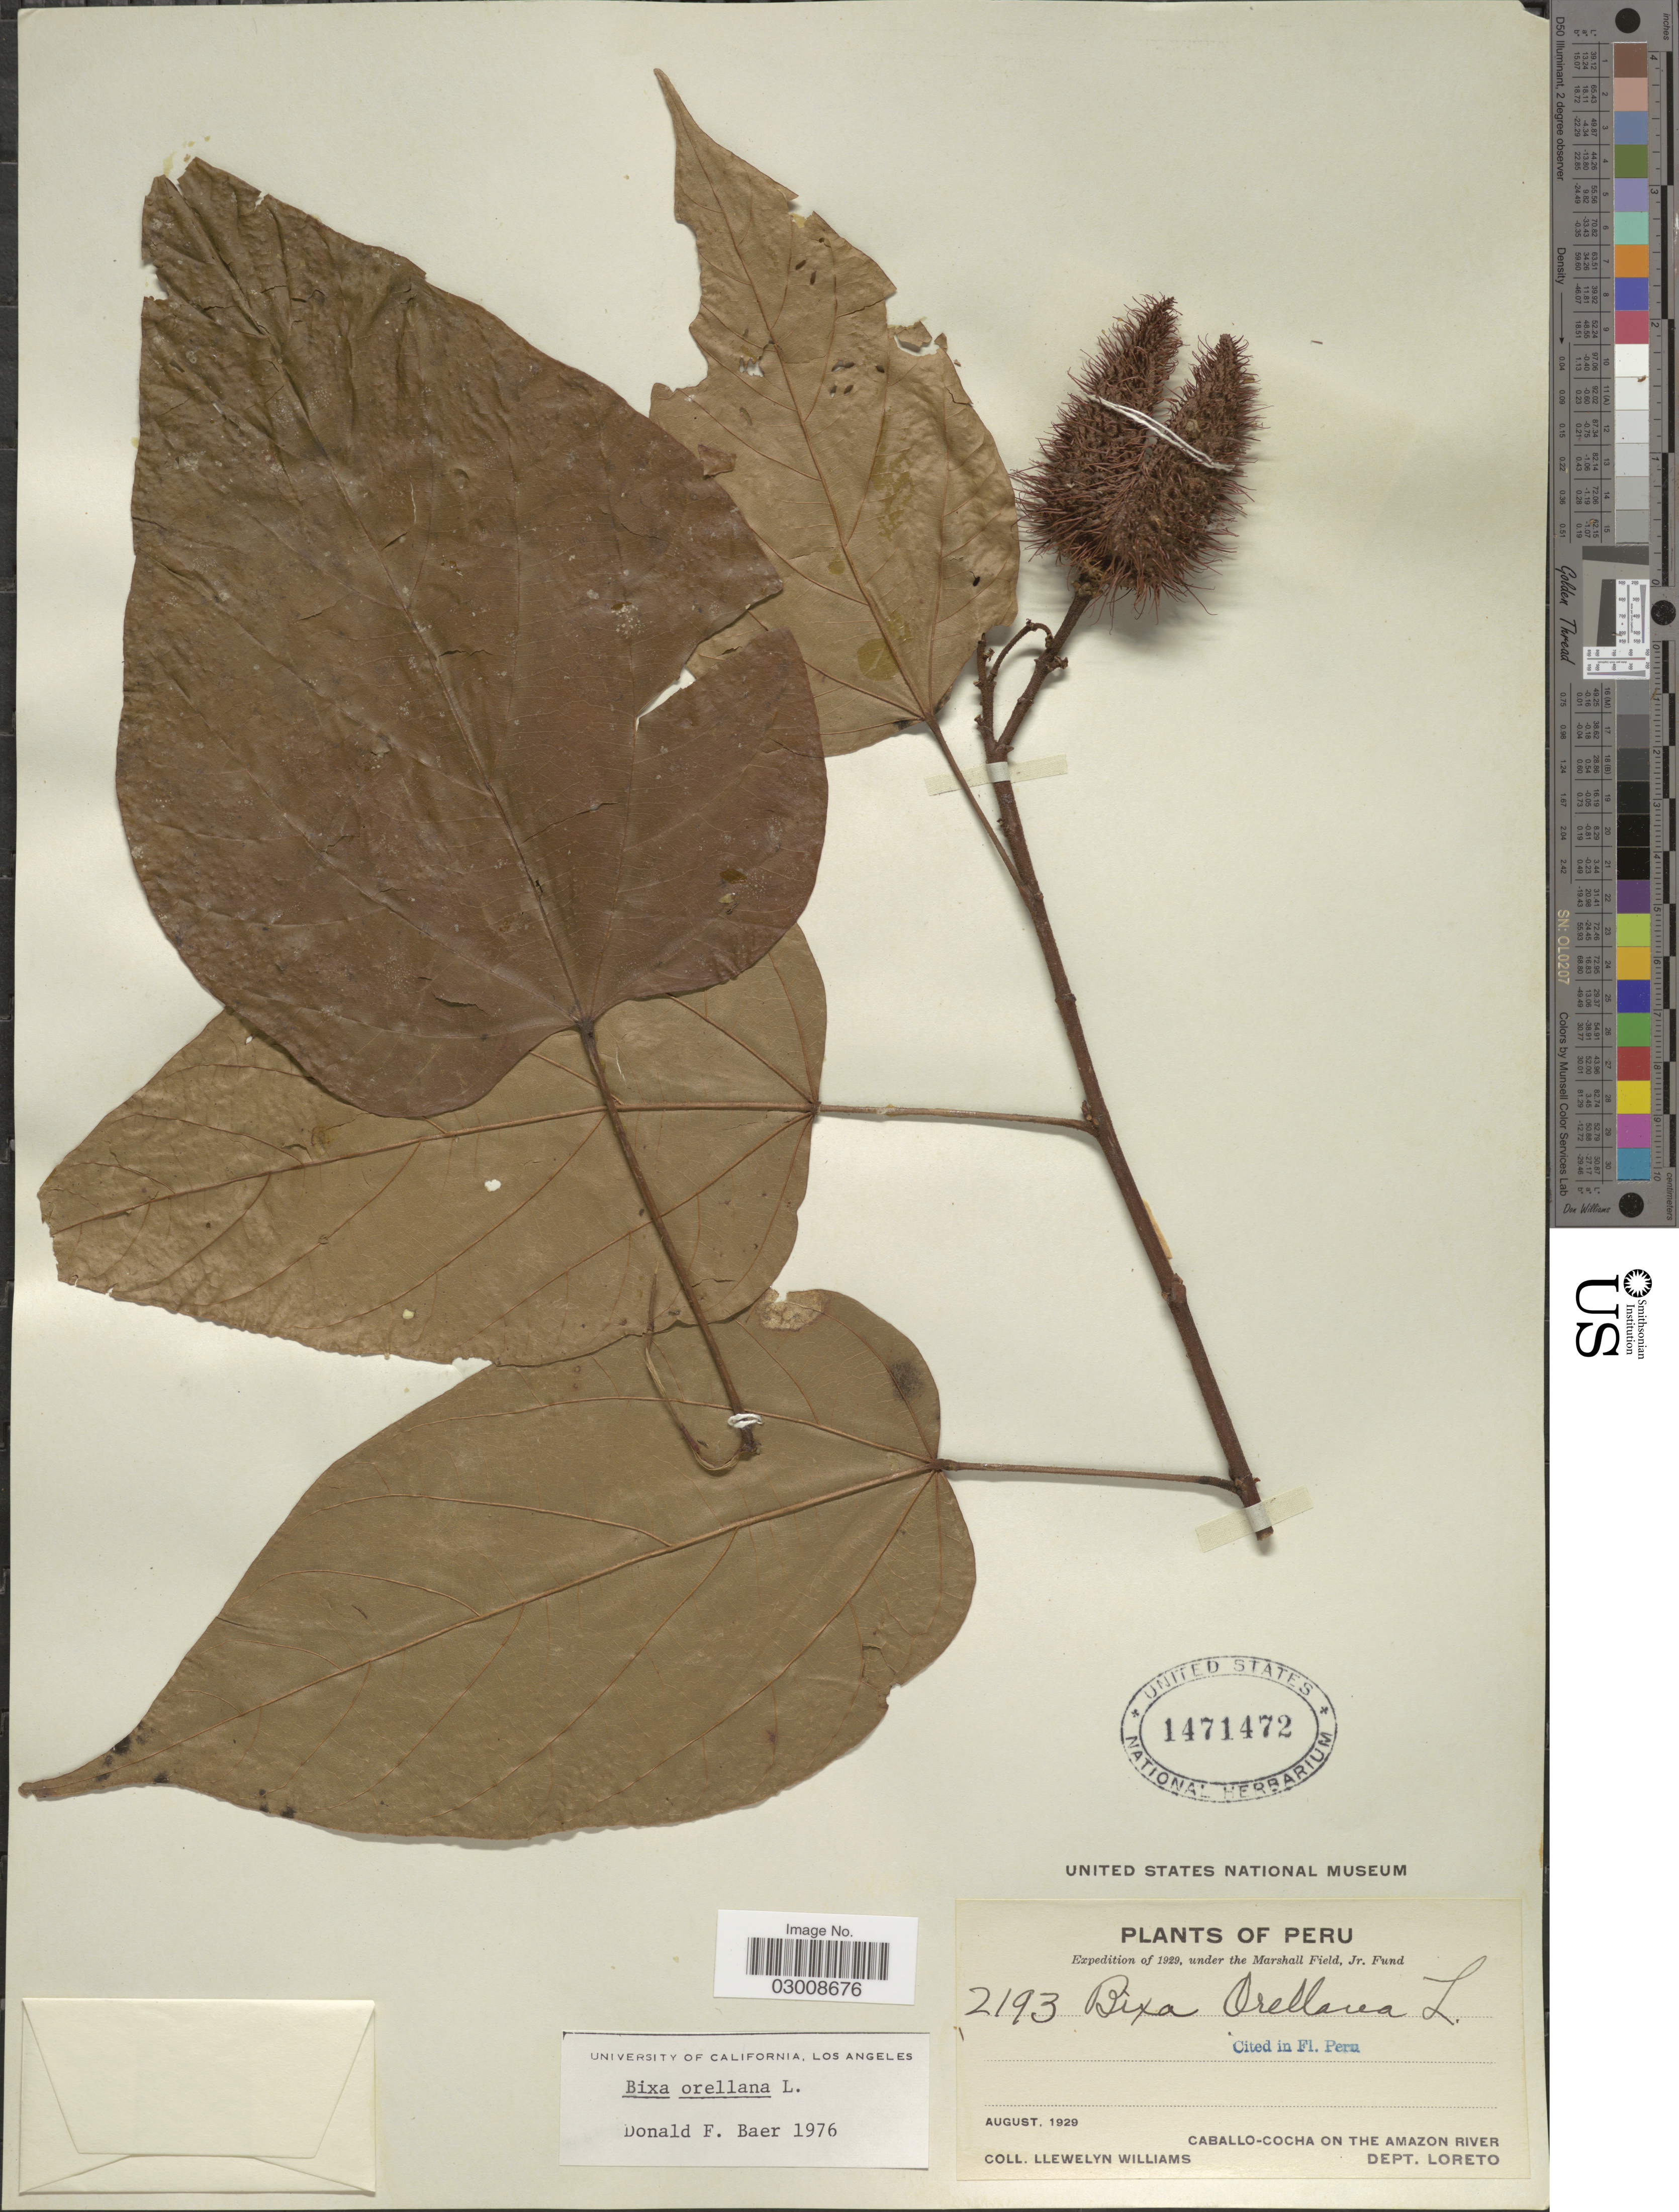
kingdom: Plantae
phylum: Tracheophyta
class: Magnoliopsida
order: Malvales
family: Bixaceae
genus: Bixa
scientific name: Bixa orellana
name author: L.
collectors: Ll. Williams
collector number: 2193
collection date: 1929-08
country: Peru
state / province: Loreto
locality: Caballo-Cocha on The Amazon River, Dept. Loreto.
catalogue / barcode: US 1471472